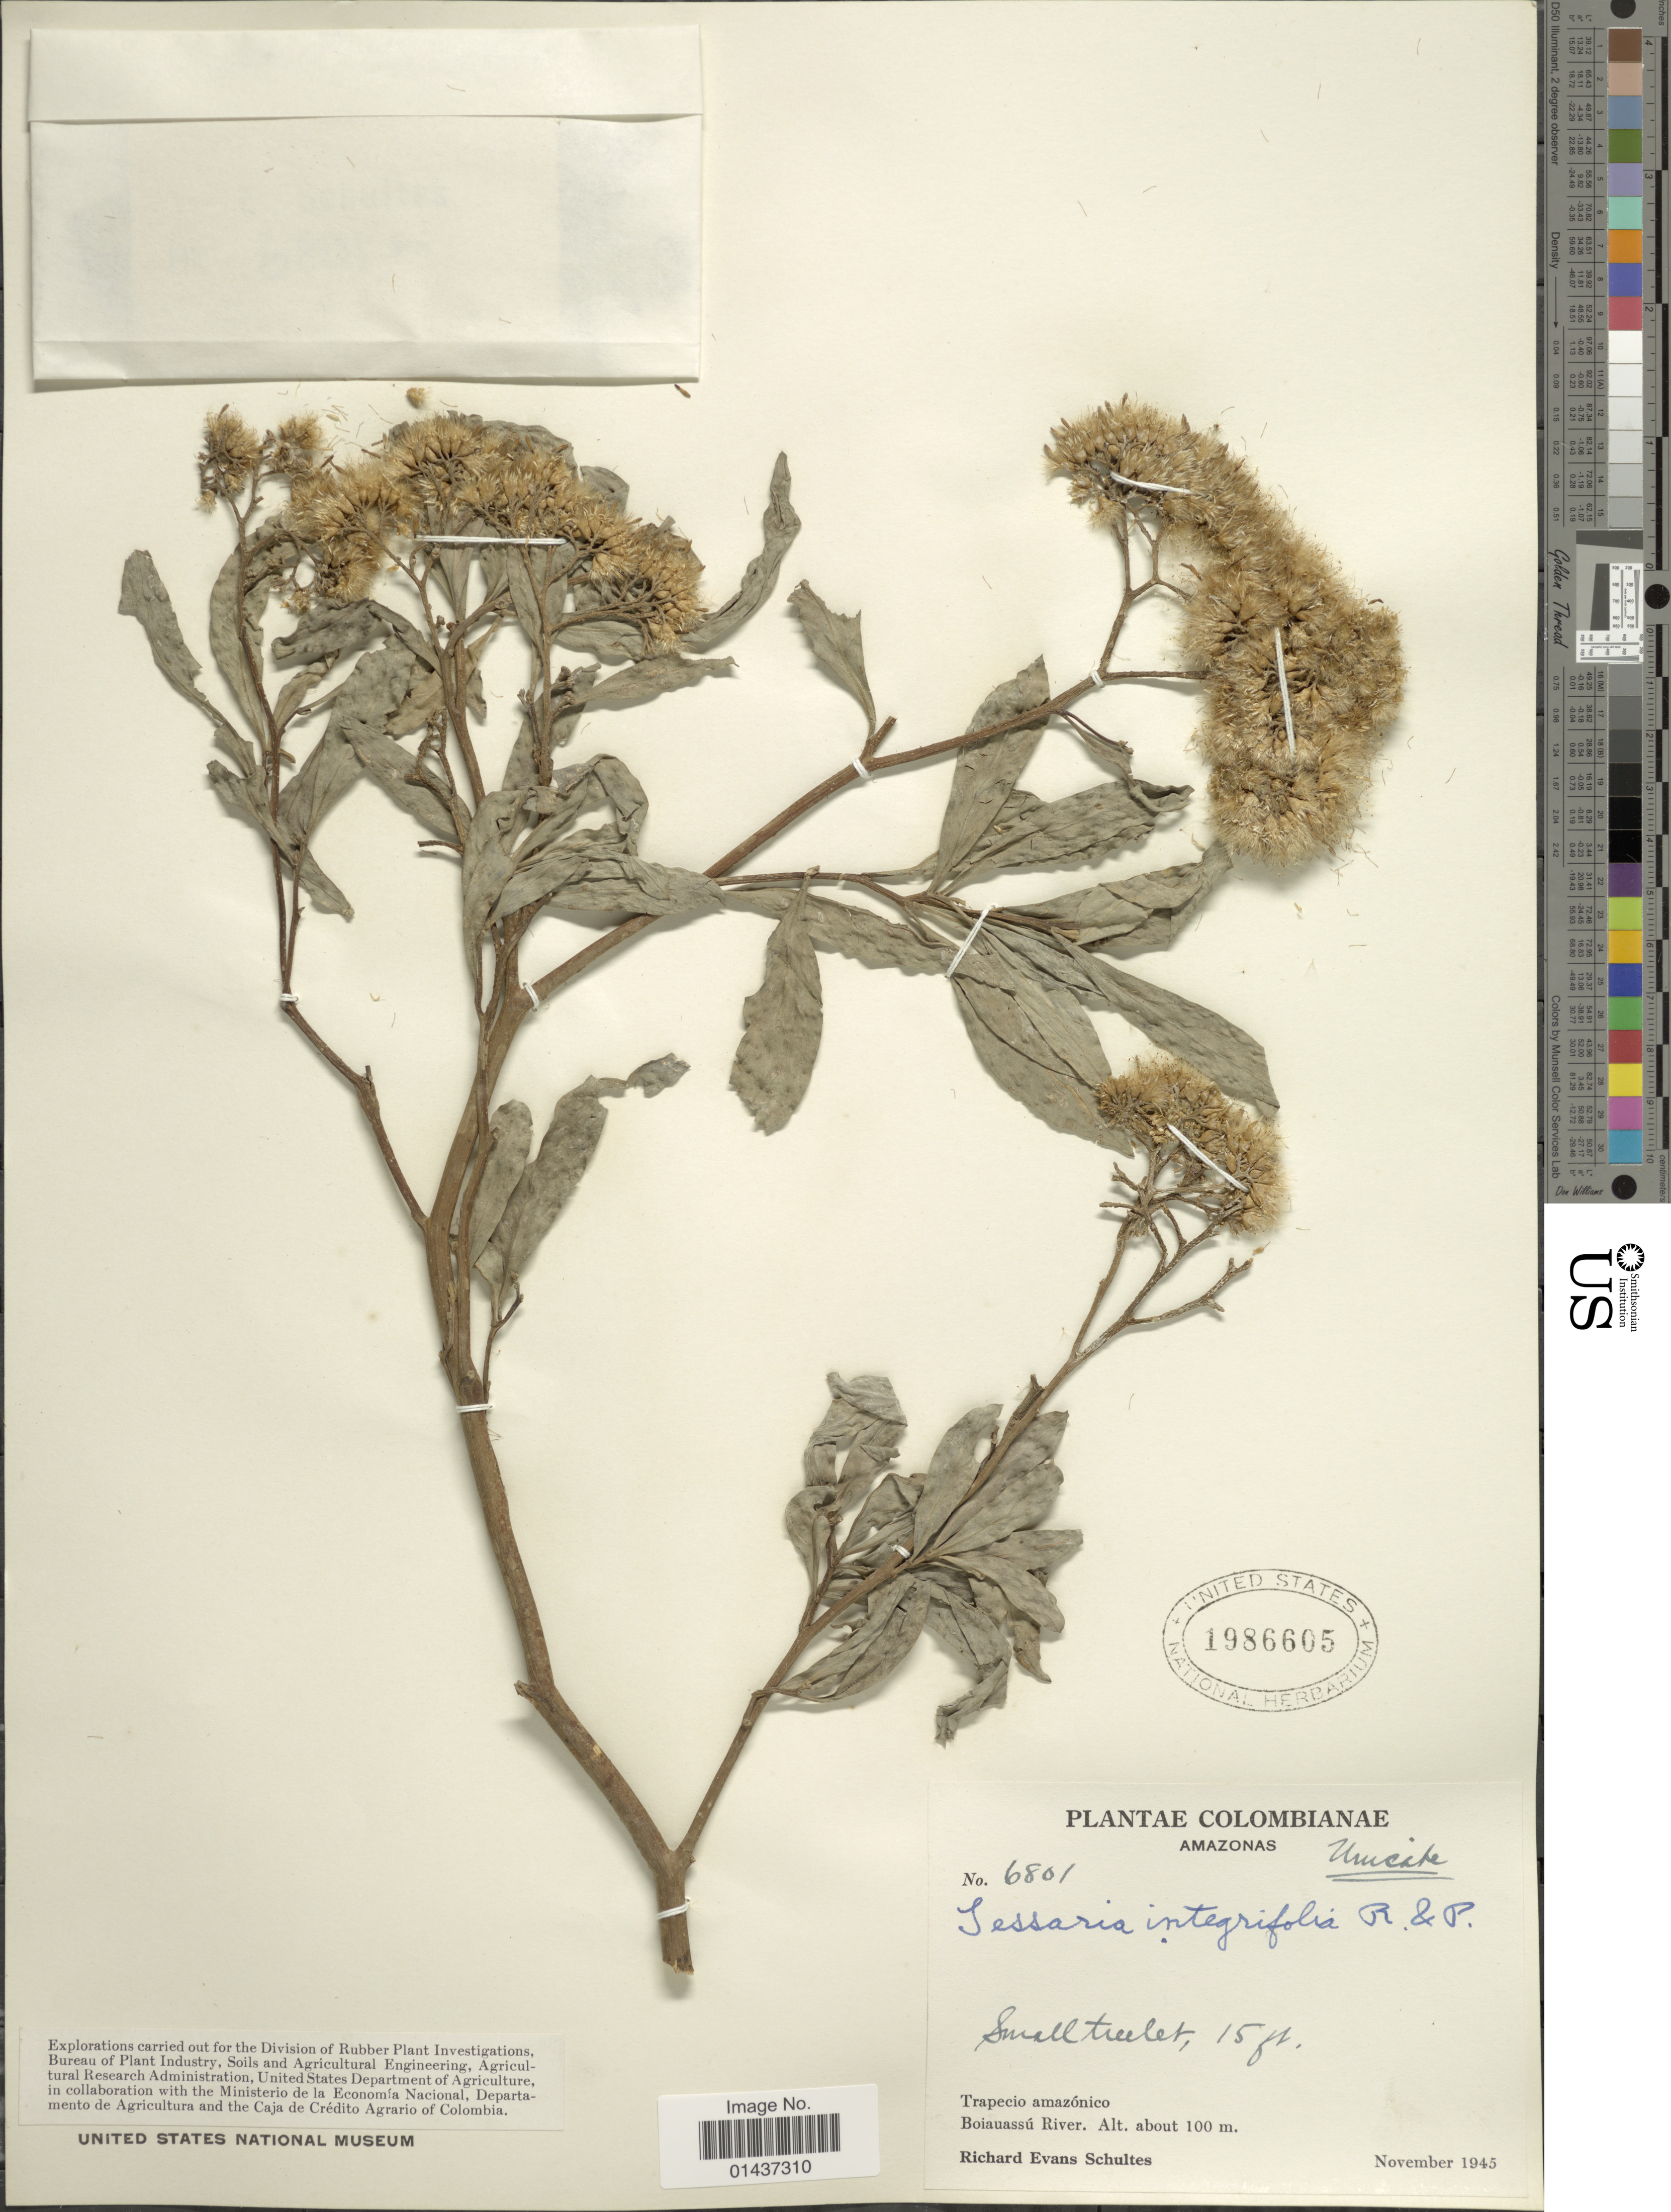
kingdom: Plantae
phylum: Tracheophyta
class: Magnoliopsida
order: Asterales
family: Asteraceae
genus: Tessaria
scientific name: Tessaria integrifolia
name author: Ruiz & Pav.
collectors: R. E. Schultes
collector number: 6801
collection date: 1945-11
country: Colombia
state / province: Amazônas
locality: Trapecio amazónico, Boiauassú River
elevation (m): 100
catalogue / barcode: US 1986605